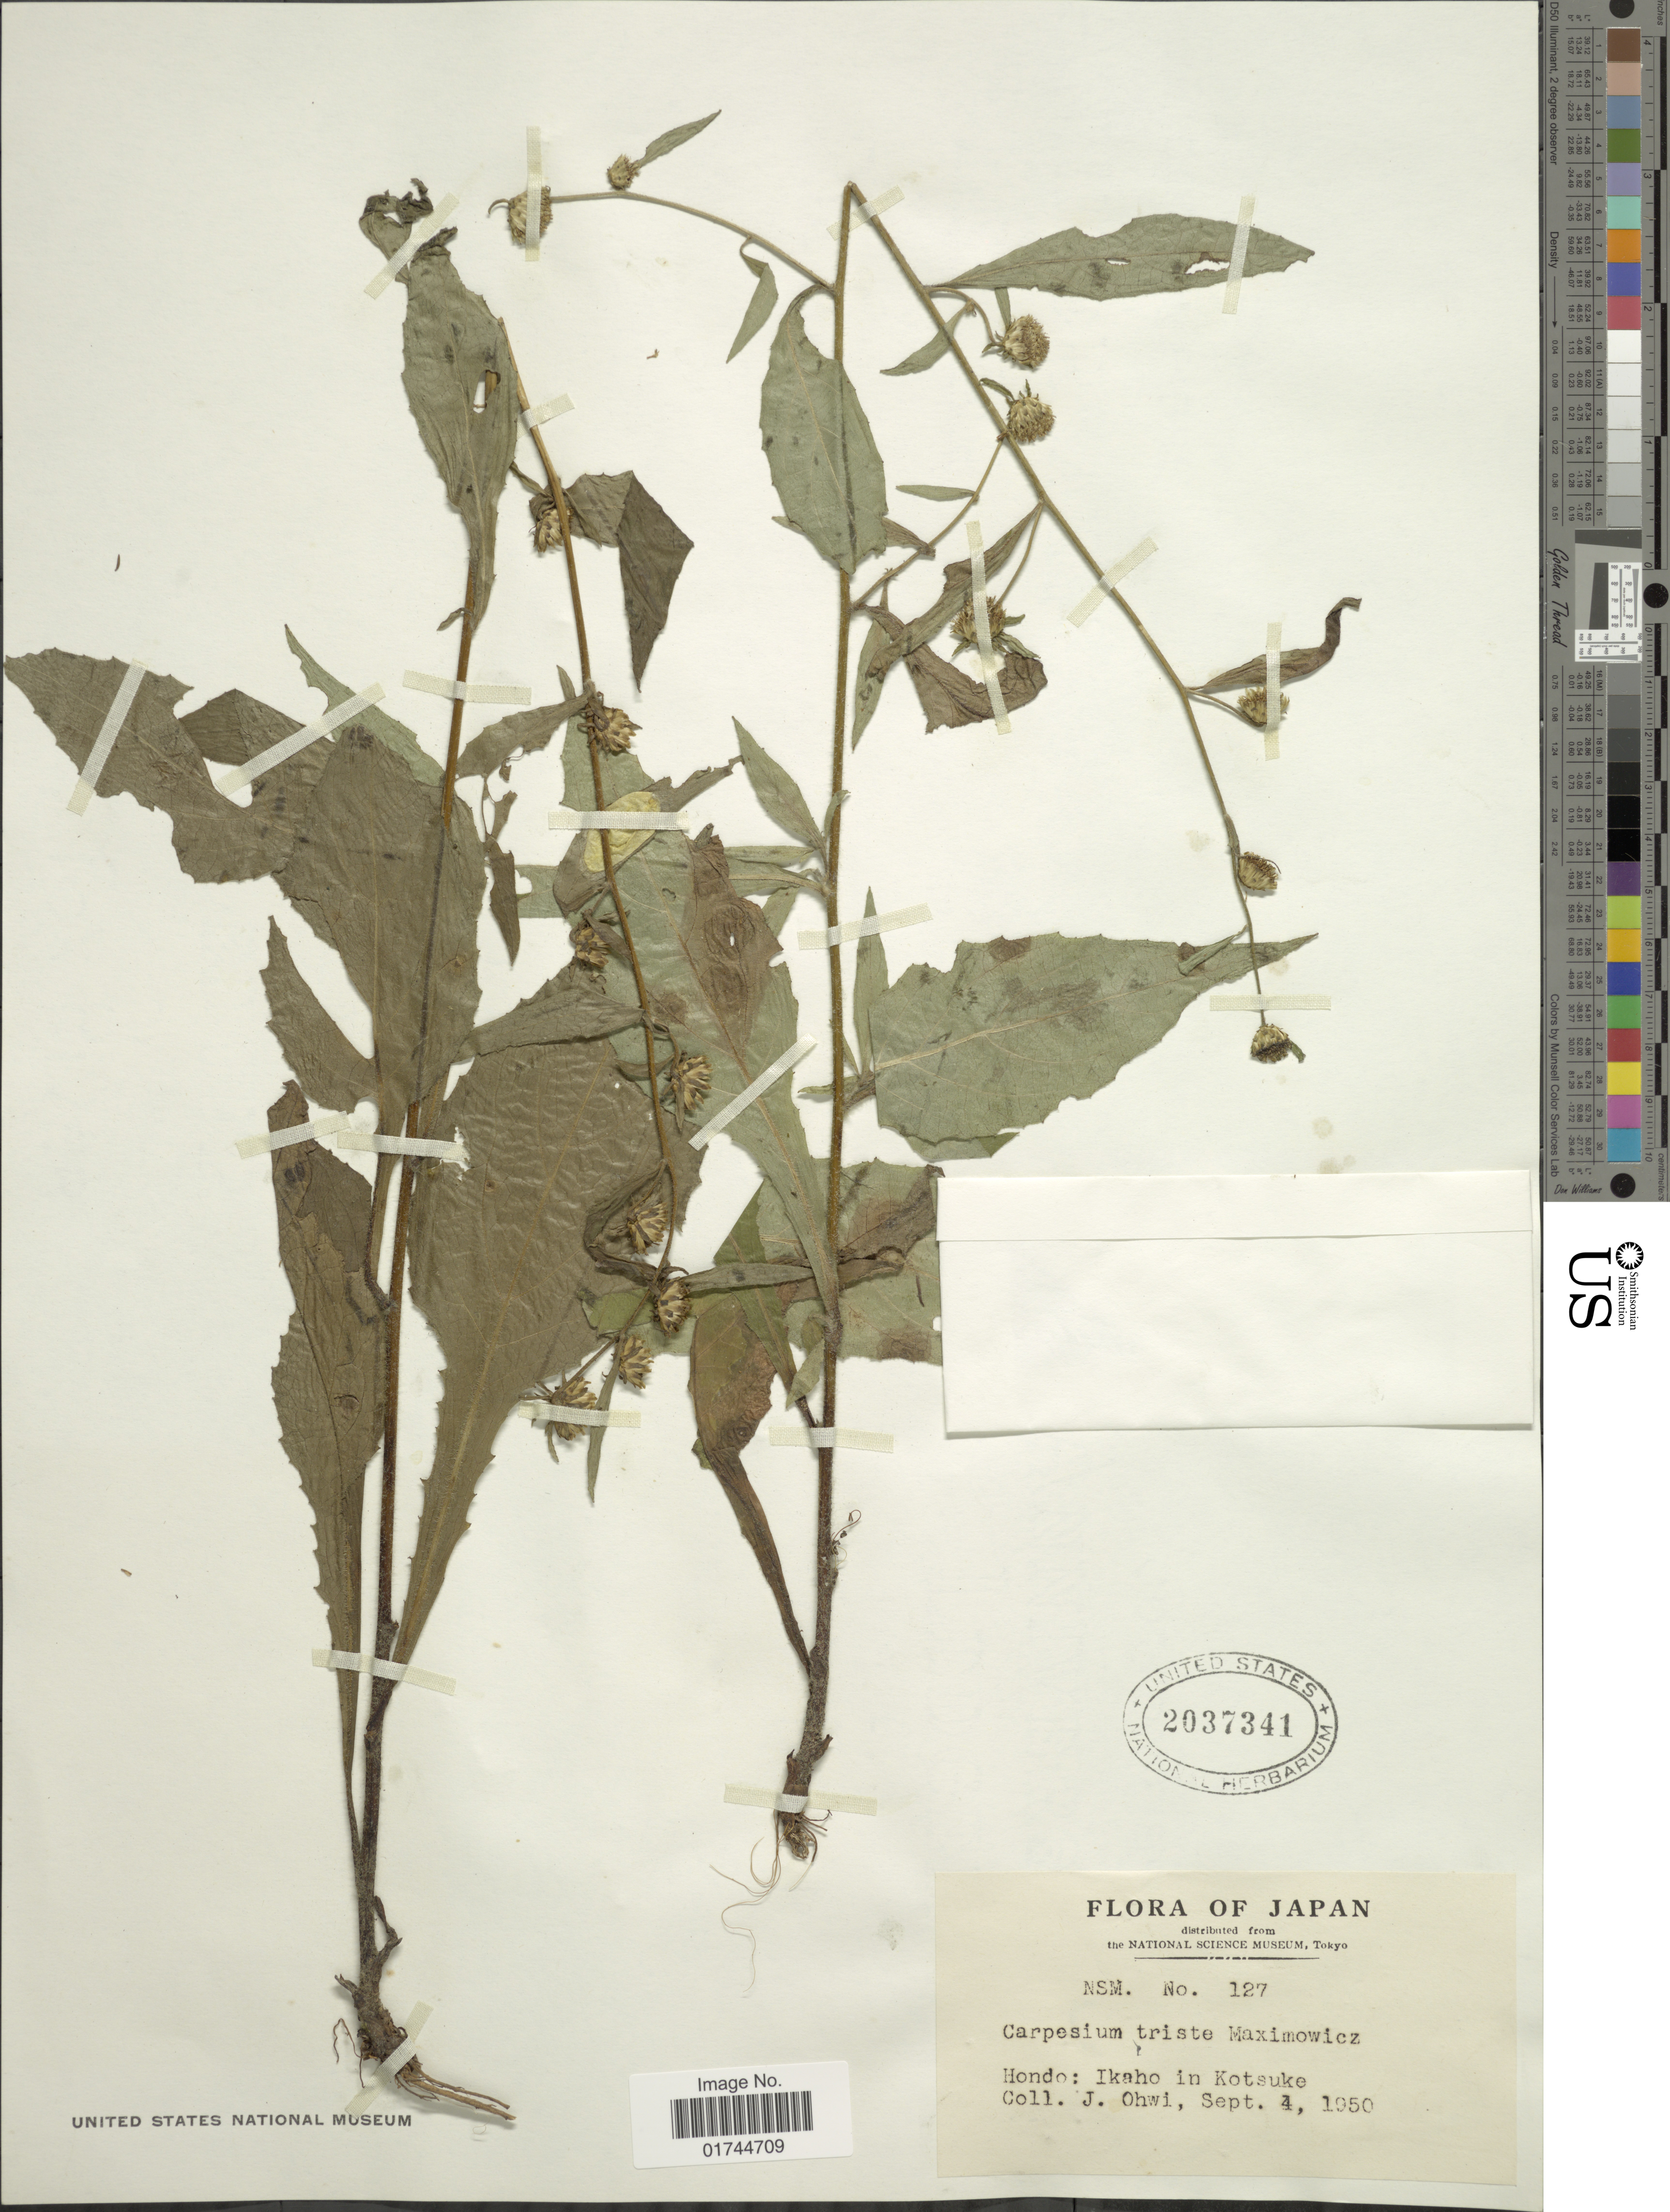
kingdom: Plantae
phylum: Tracheophyta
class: Magnoliopsida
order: Asterales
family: Asteraceae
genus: Carpesium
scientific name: Carpesium triste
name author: Maxim.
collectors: J. Ohwi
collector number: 127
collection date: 1950-09-04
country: Japan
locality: Hondo: Ikaho in Kotsuke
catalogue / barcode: US 2037341